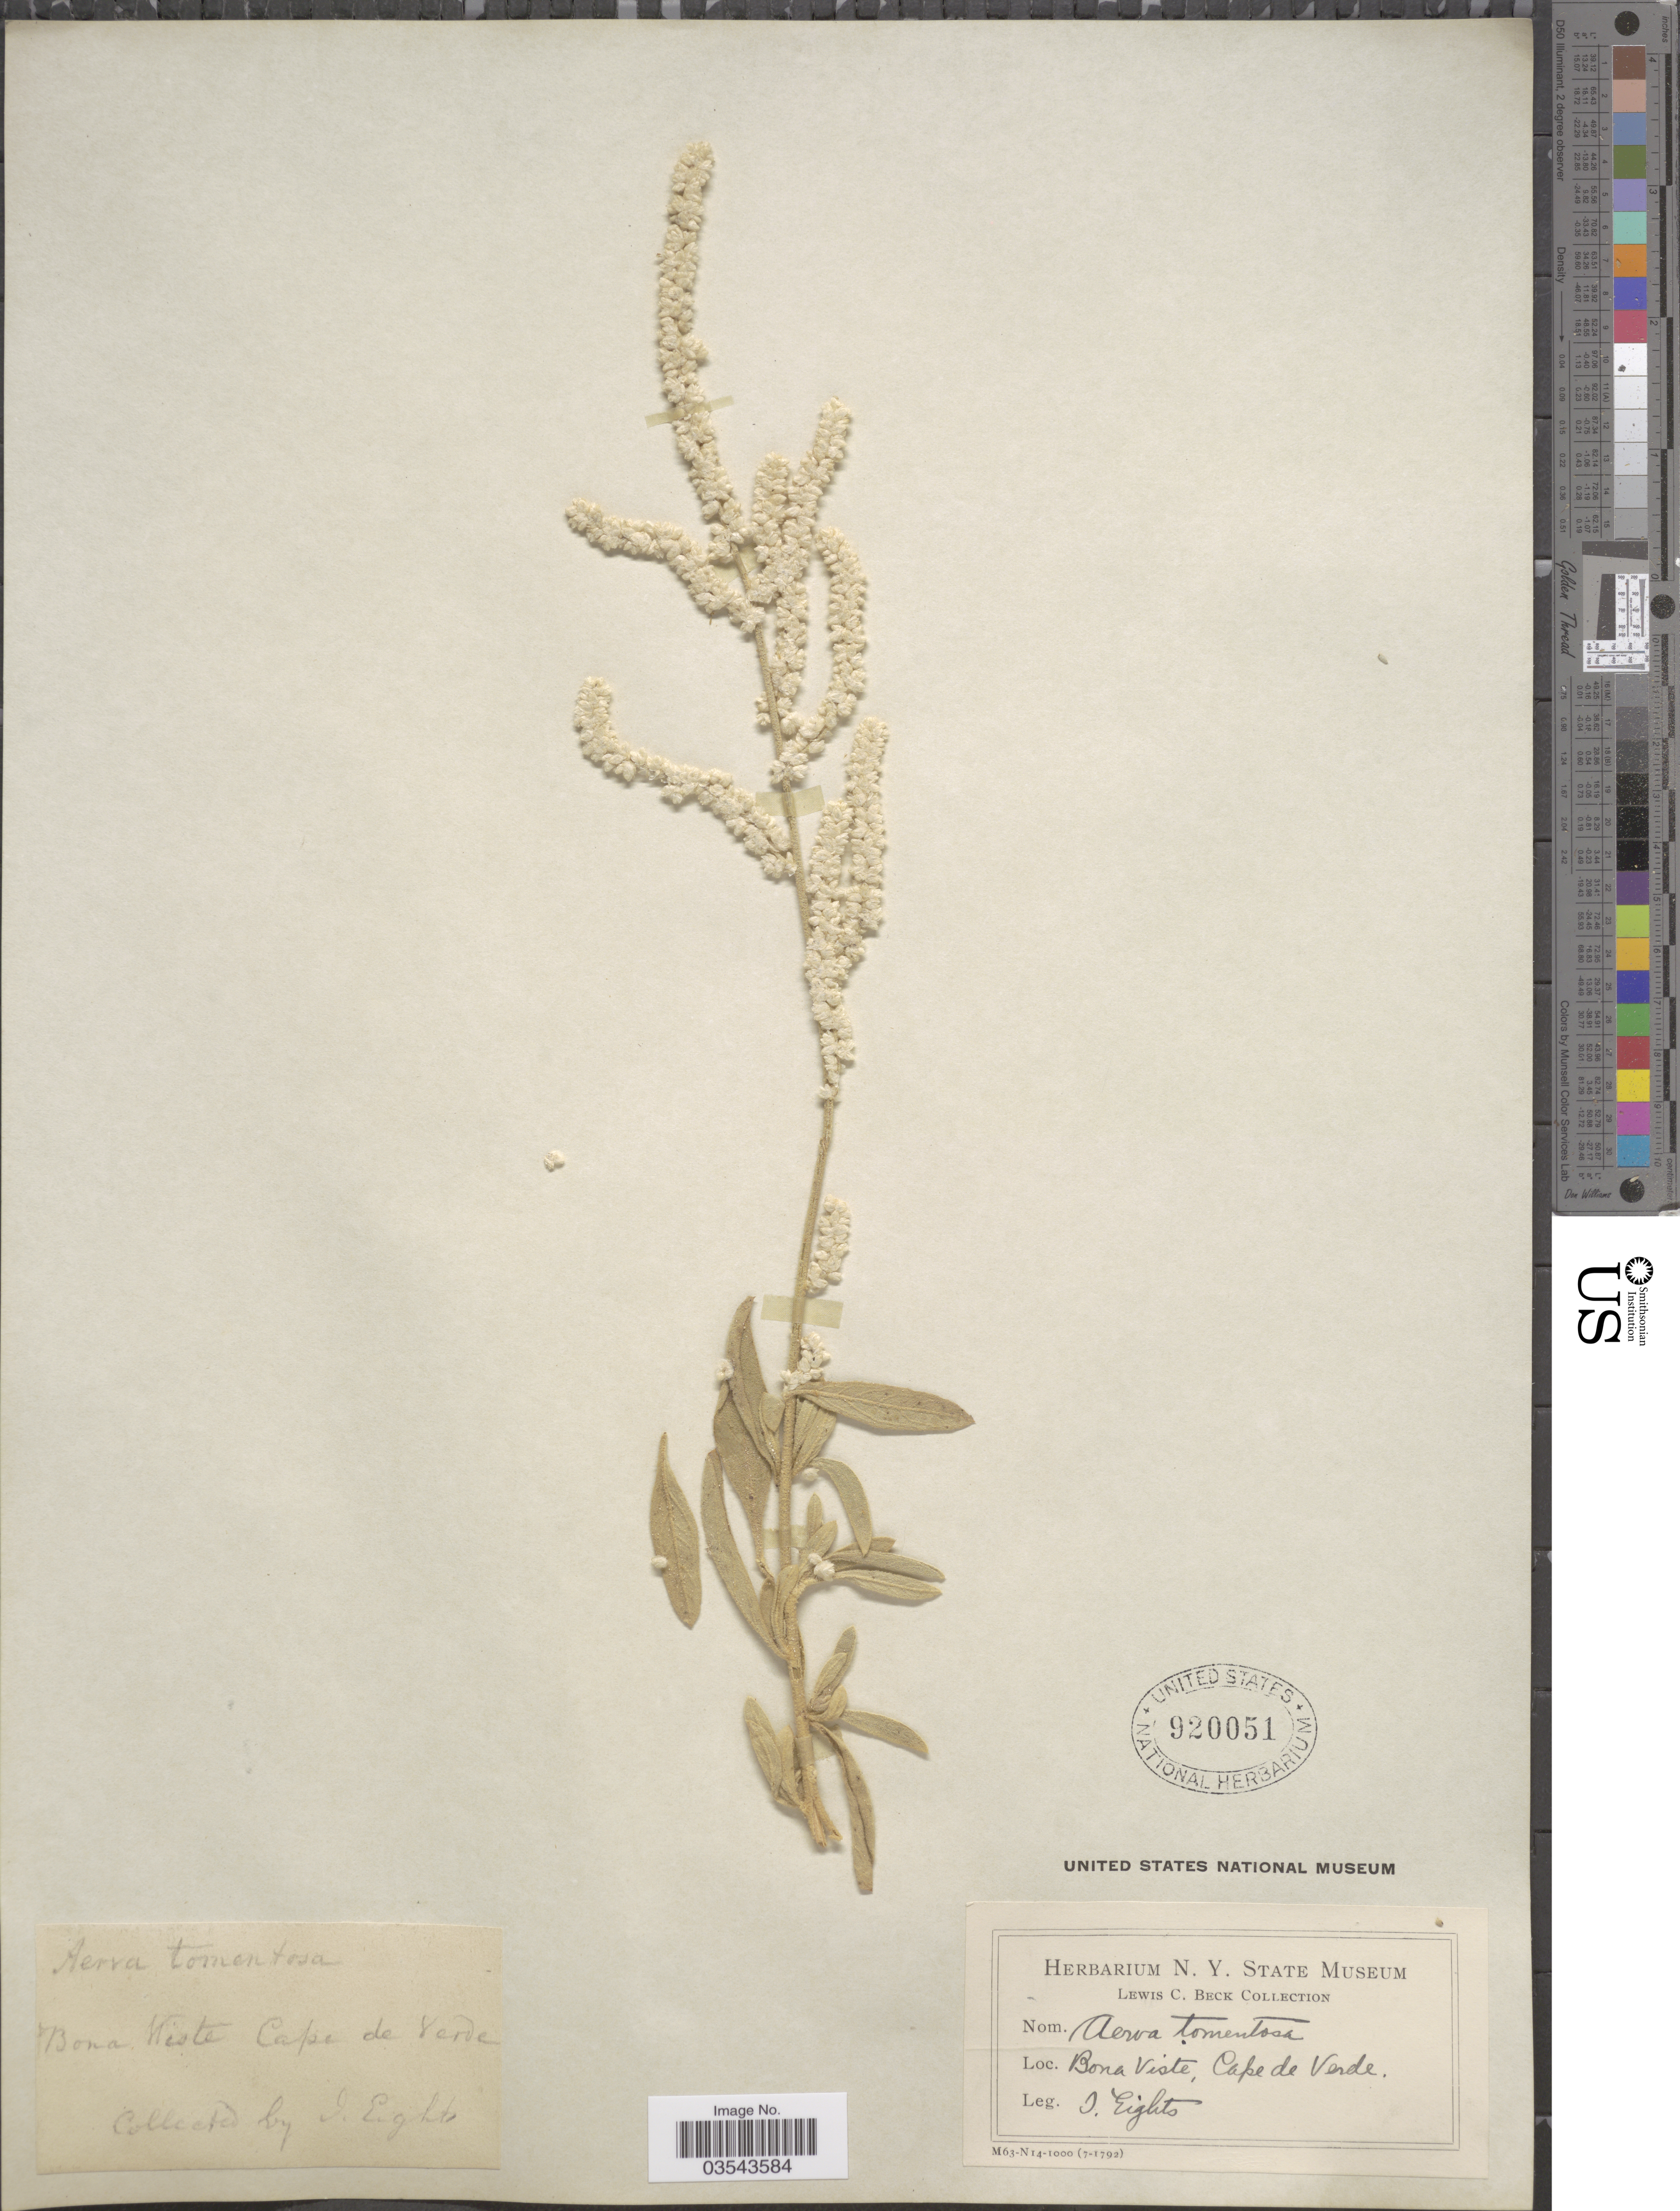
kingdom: Plantae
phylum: Tracheophyta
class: Magnoliopsida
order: Caryophyllales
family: Amaranthaceae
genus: Aerva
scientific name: Aerva tomentosa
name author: Forssk.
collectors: J. Eights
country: Cape Verde Islands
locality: Bona Viste, Cape de Verde.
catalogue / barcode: US 920051